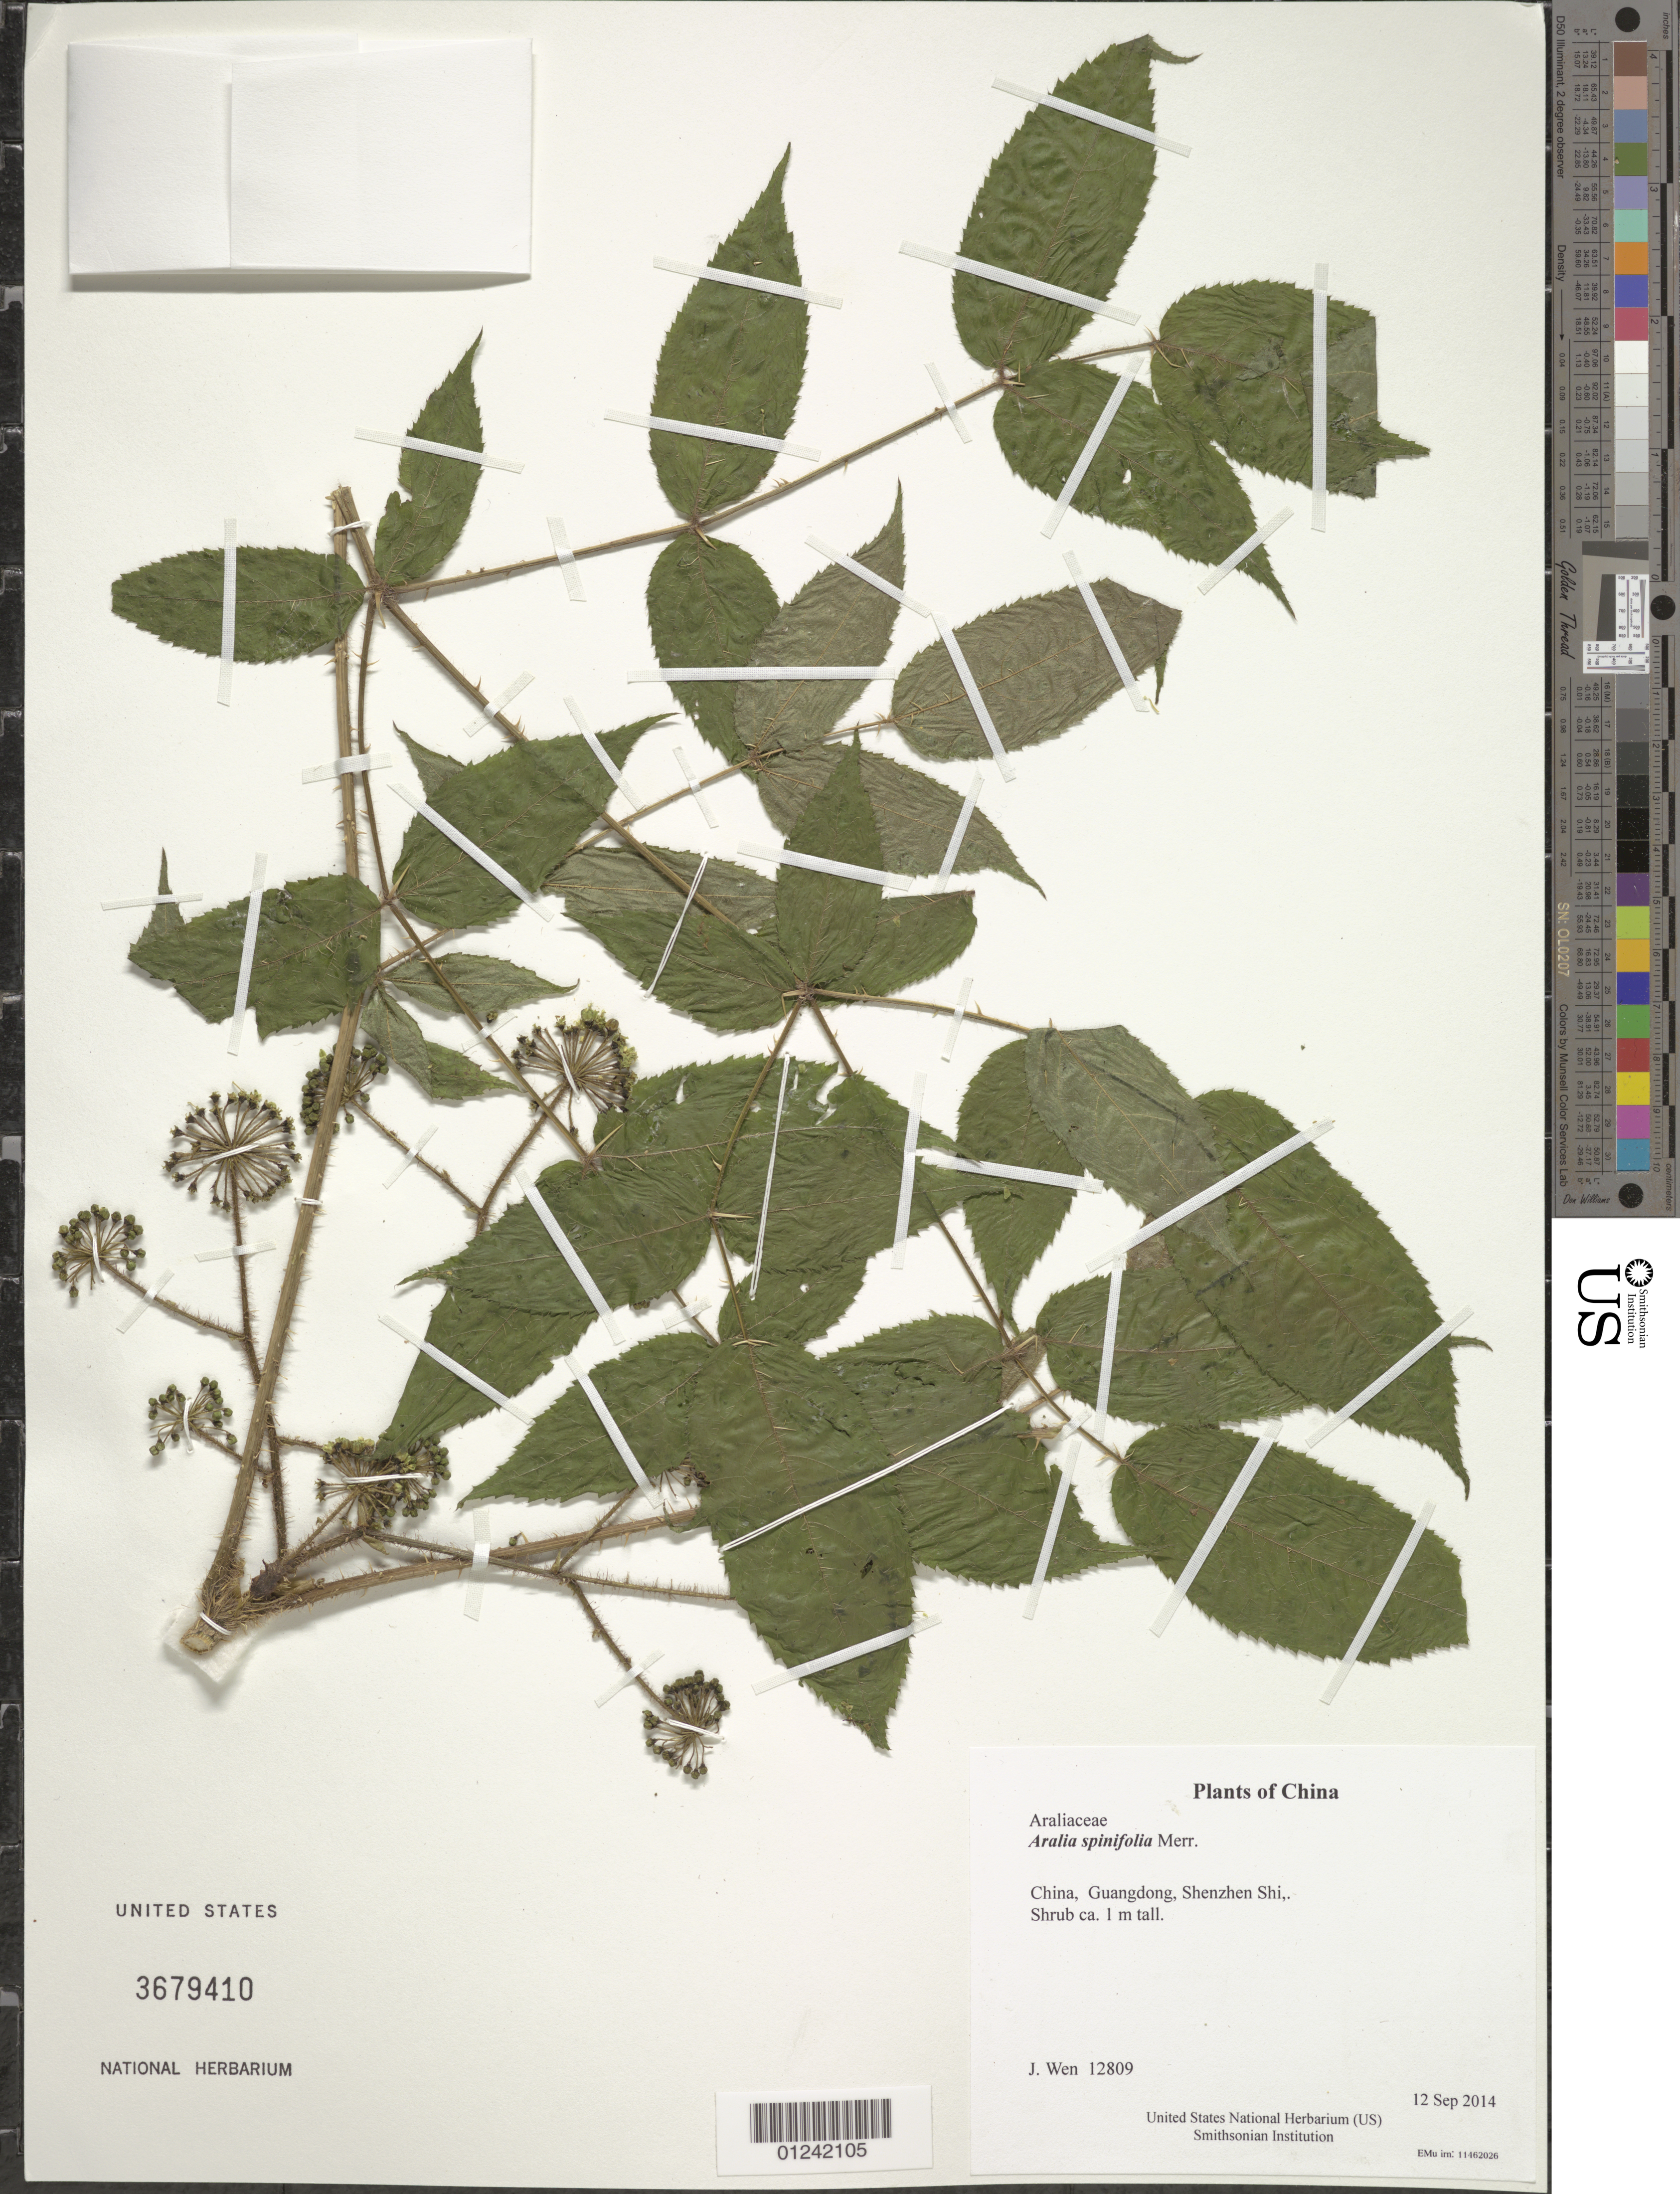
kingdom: Plantae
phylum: Tracheophyta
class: Magnoliopsida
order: Apiales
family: Araliaceae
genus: Aralia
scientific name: Aralia spinifolia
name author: Merr.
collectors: J. Wen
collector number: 12809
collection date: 2014-09-12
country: China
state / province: Guangdong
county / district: Shenzhen Shi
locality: Guangdong, Shenzhen Shi,Wutongshan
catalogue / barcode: US 3679410